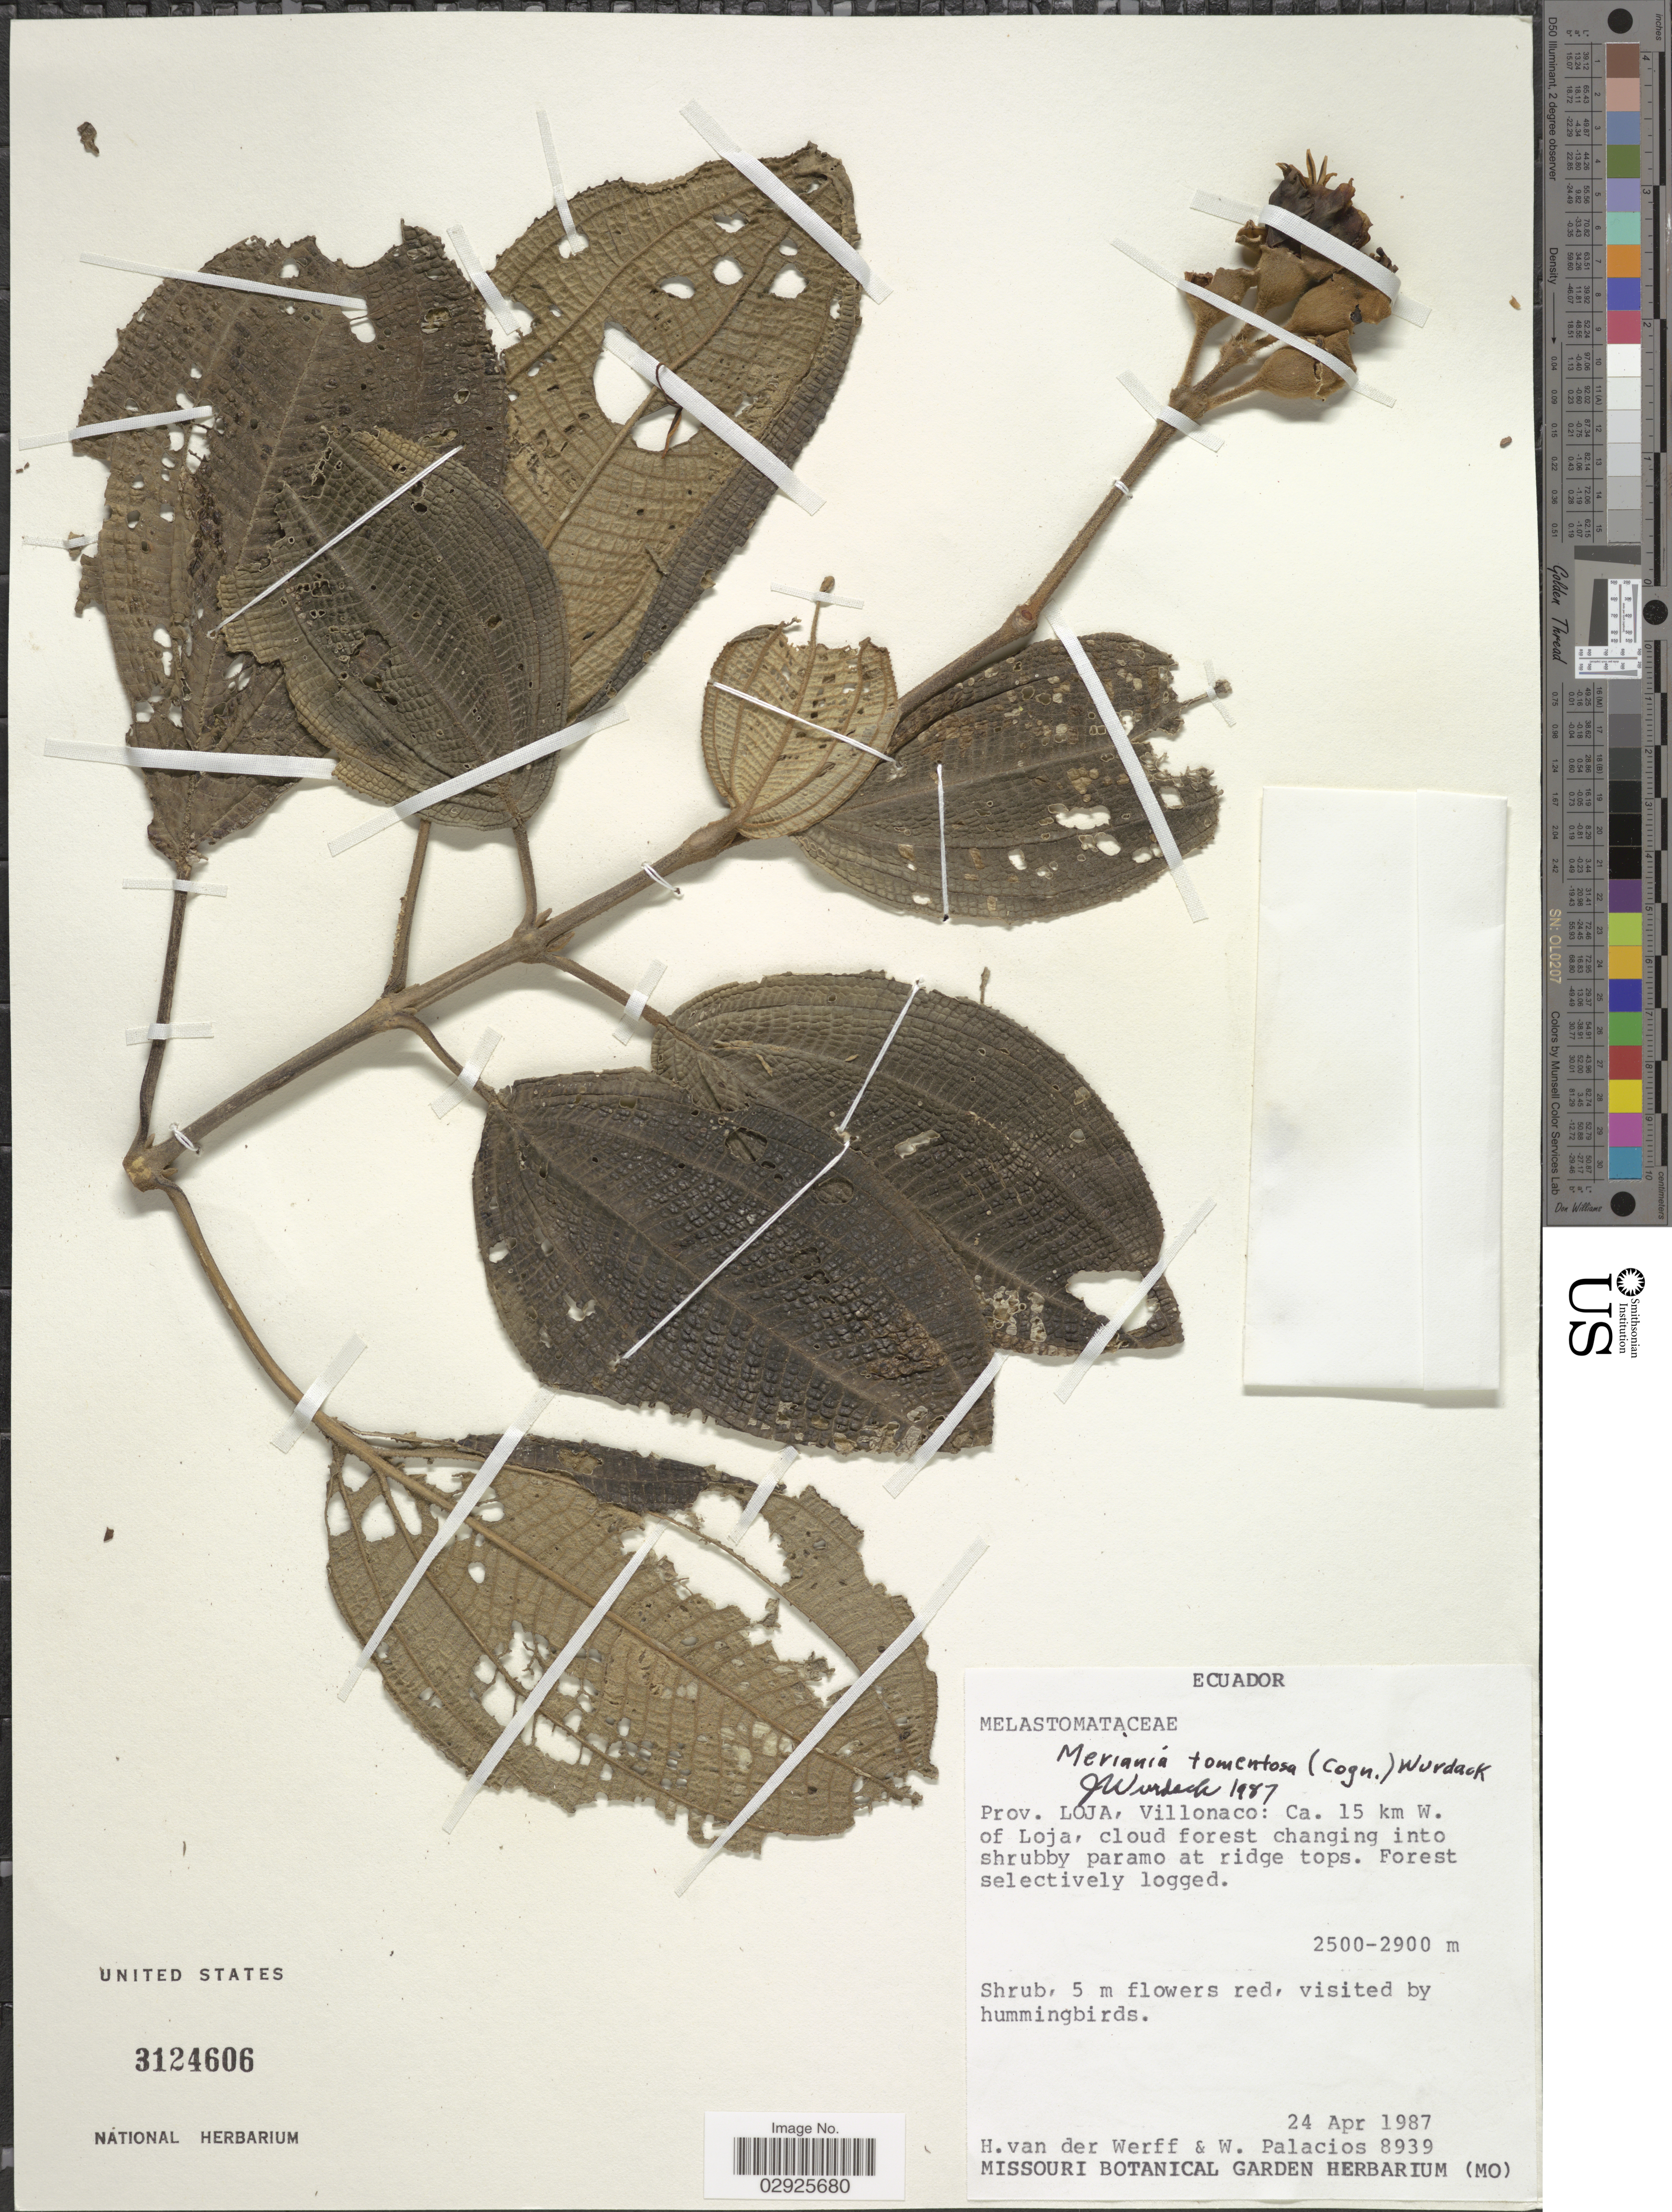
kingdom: Plantae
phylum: Tracheophyta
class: Magnoliopsida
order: Myrtales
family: Melastomataceae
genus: Meriania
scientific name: Meriania tomentosa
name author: (Cogn.) Wurdack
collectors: H. van der Werff & W. Palacios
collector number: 8939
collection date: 1987-04-24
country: Ecuador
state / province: Loja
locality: Villonaco: Ca. 15 km W. of Loja.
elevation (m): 2500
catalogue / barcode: US 3124606